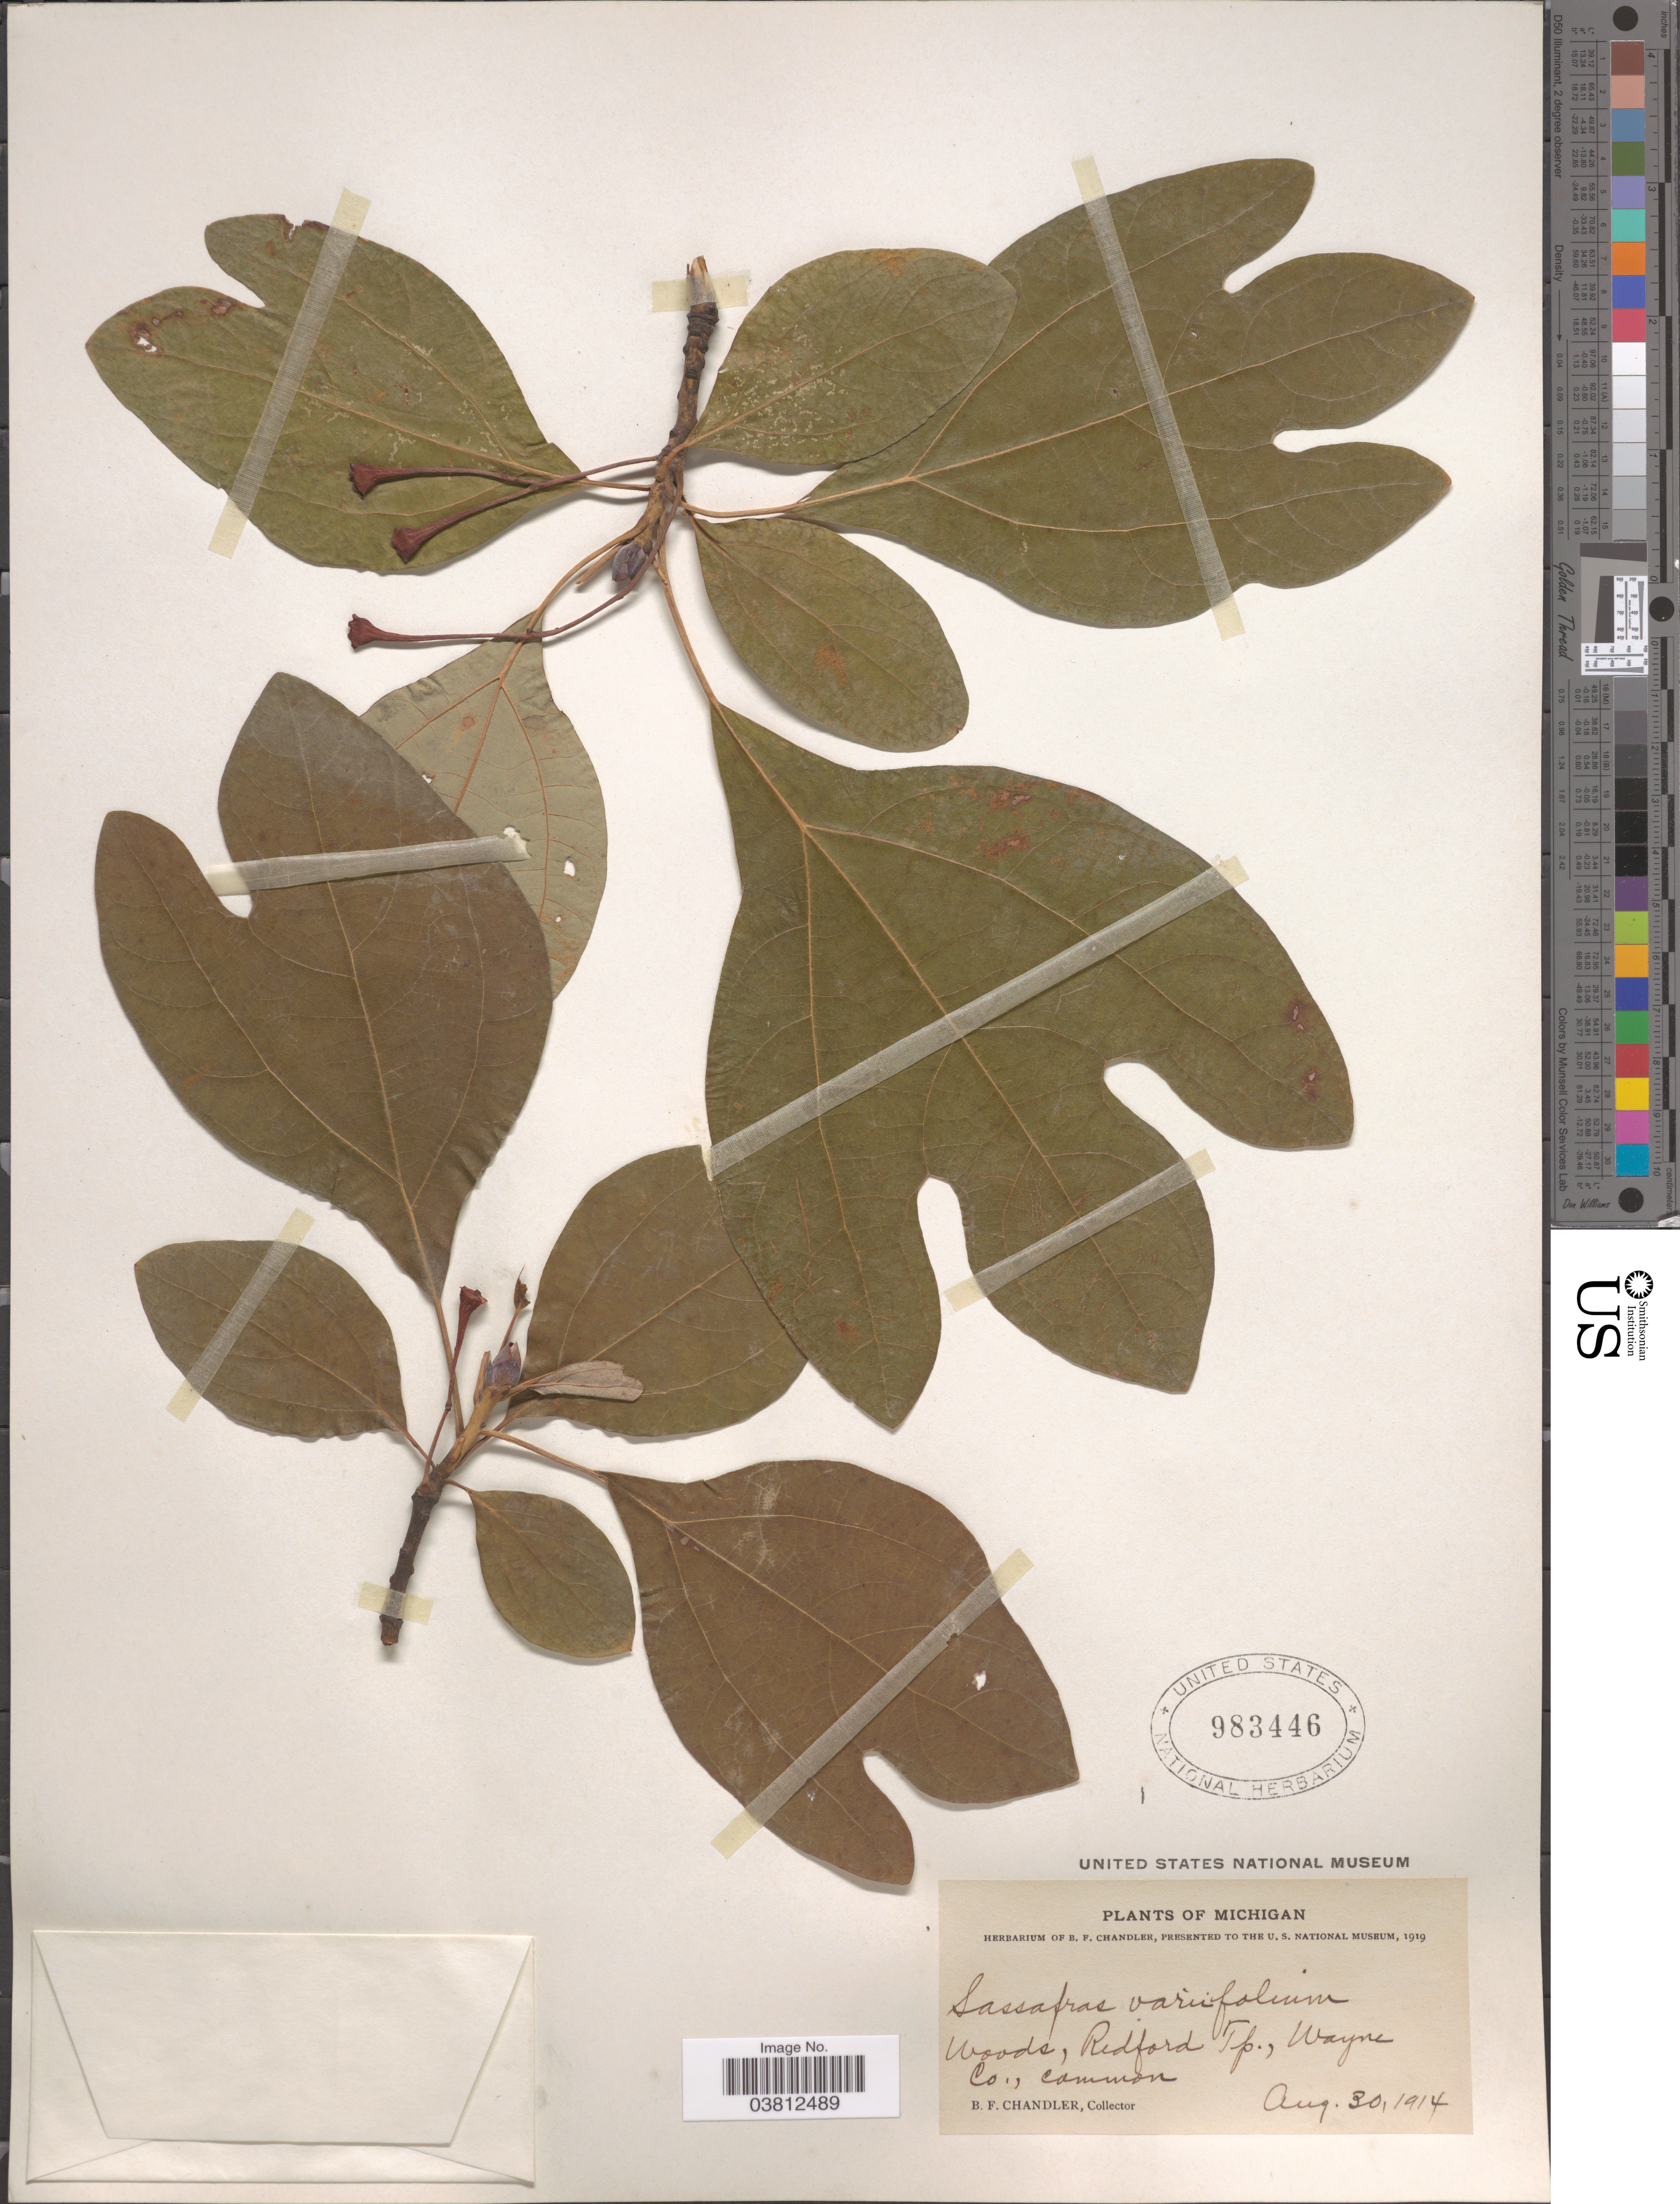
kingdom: Plantae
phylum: Tracheophyta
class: Magnoliopsida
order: Laurales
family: Lauraceae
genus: Sassafras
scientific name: Sassafras albidum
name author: (Nutt.) Nees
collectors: B. F. Chandler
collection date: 1914-08-30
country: United States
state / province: Michigan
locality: Redford Tp., Wayne Co.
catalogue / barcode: US 983446